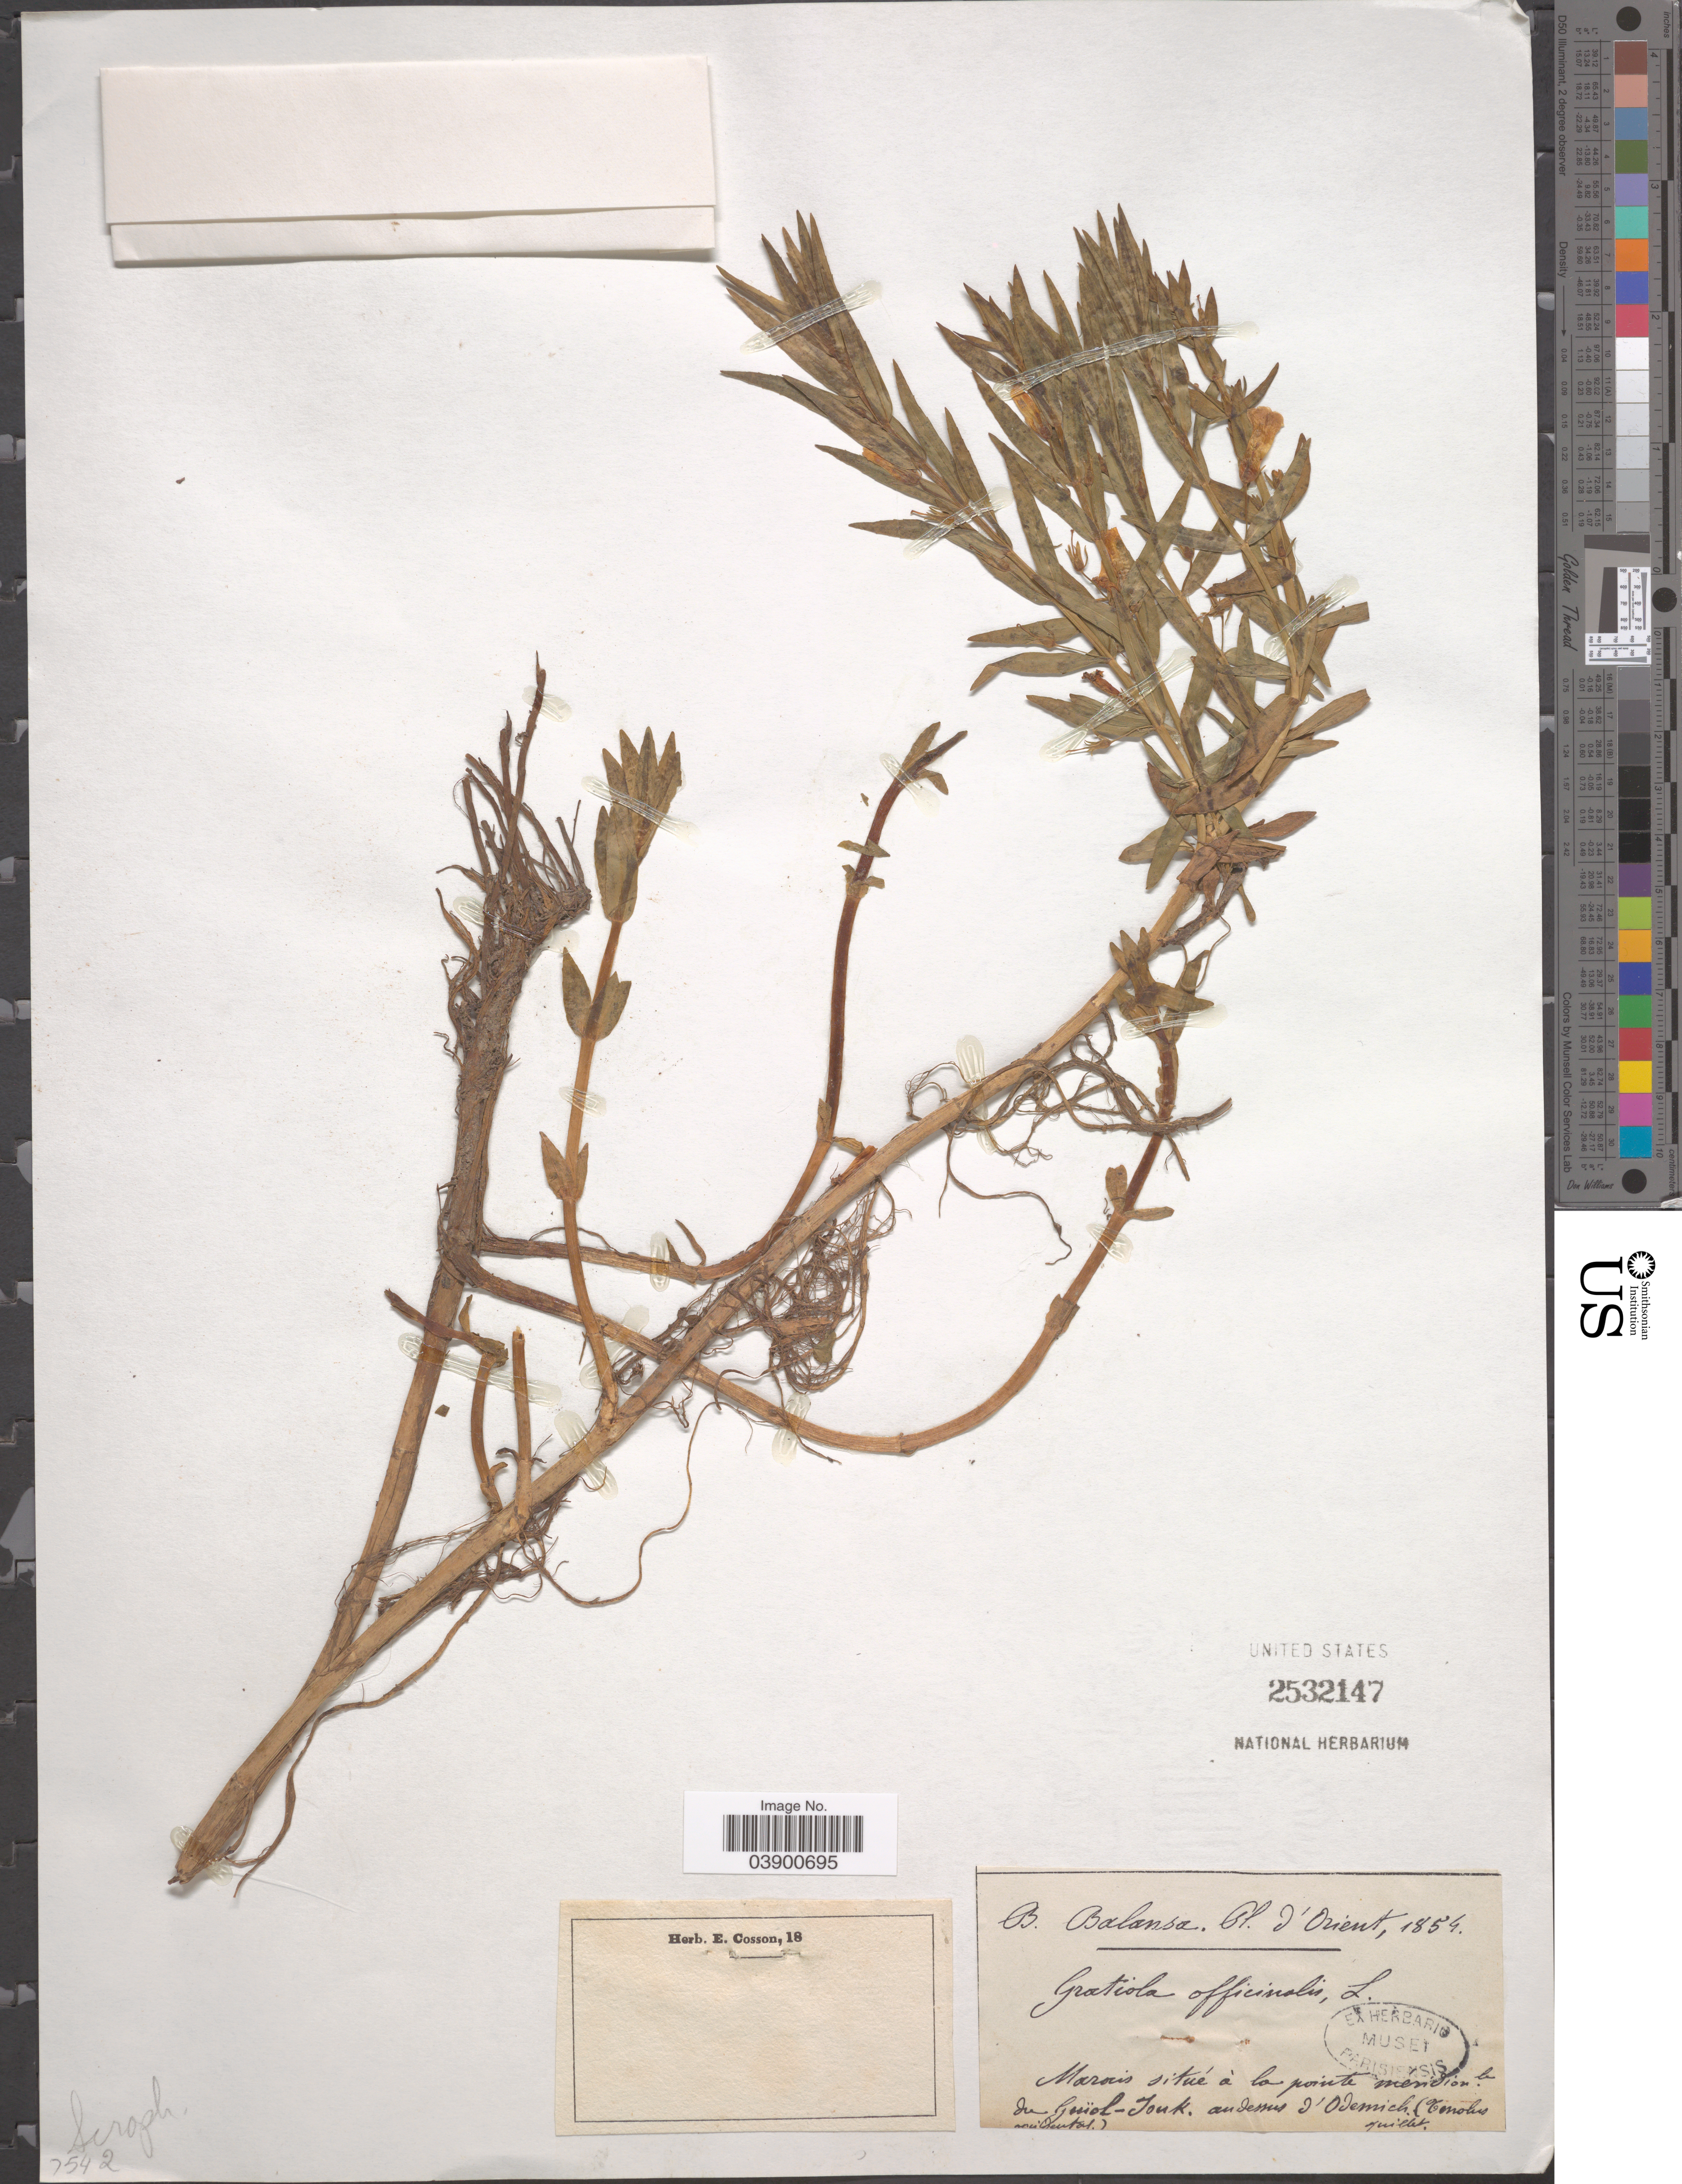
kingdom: Plantae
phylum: Tracheophyta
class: Magnoliopsida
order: Lamiales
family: Plantaginaceae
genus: Gratiola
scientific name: Gratiola officinalis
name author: L.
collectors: B. Balansa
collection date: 1854-07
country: Turkey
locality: D'Orient. Maroirs situé à la pointe méridion b. In Guïol-Touk. Au dessus d'Odemich (Tomolus mis Orental [interpreted]).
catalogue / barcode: US 2532147